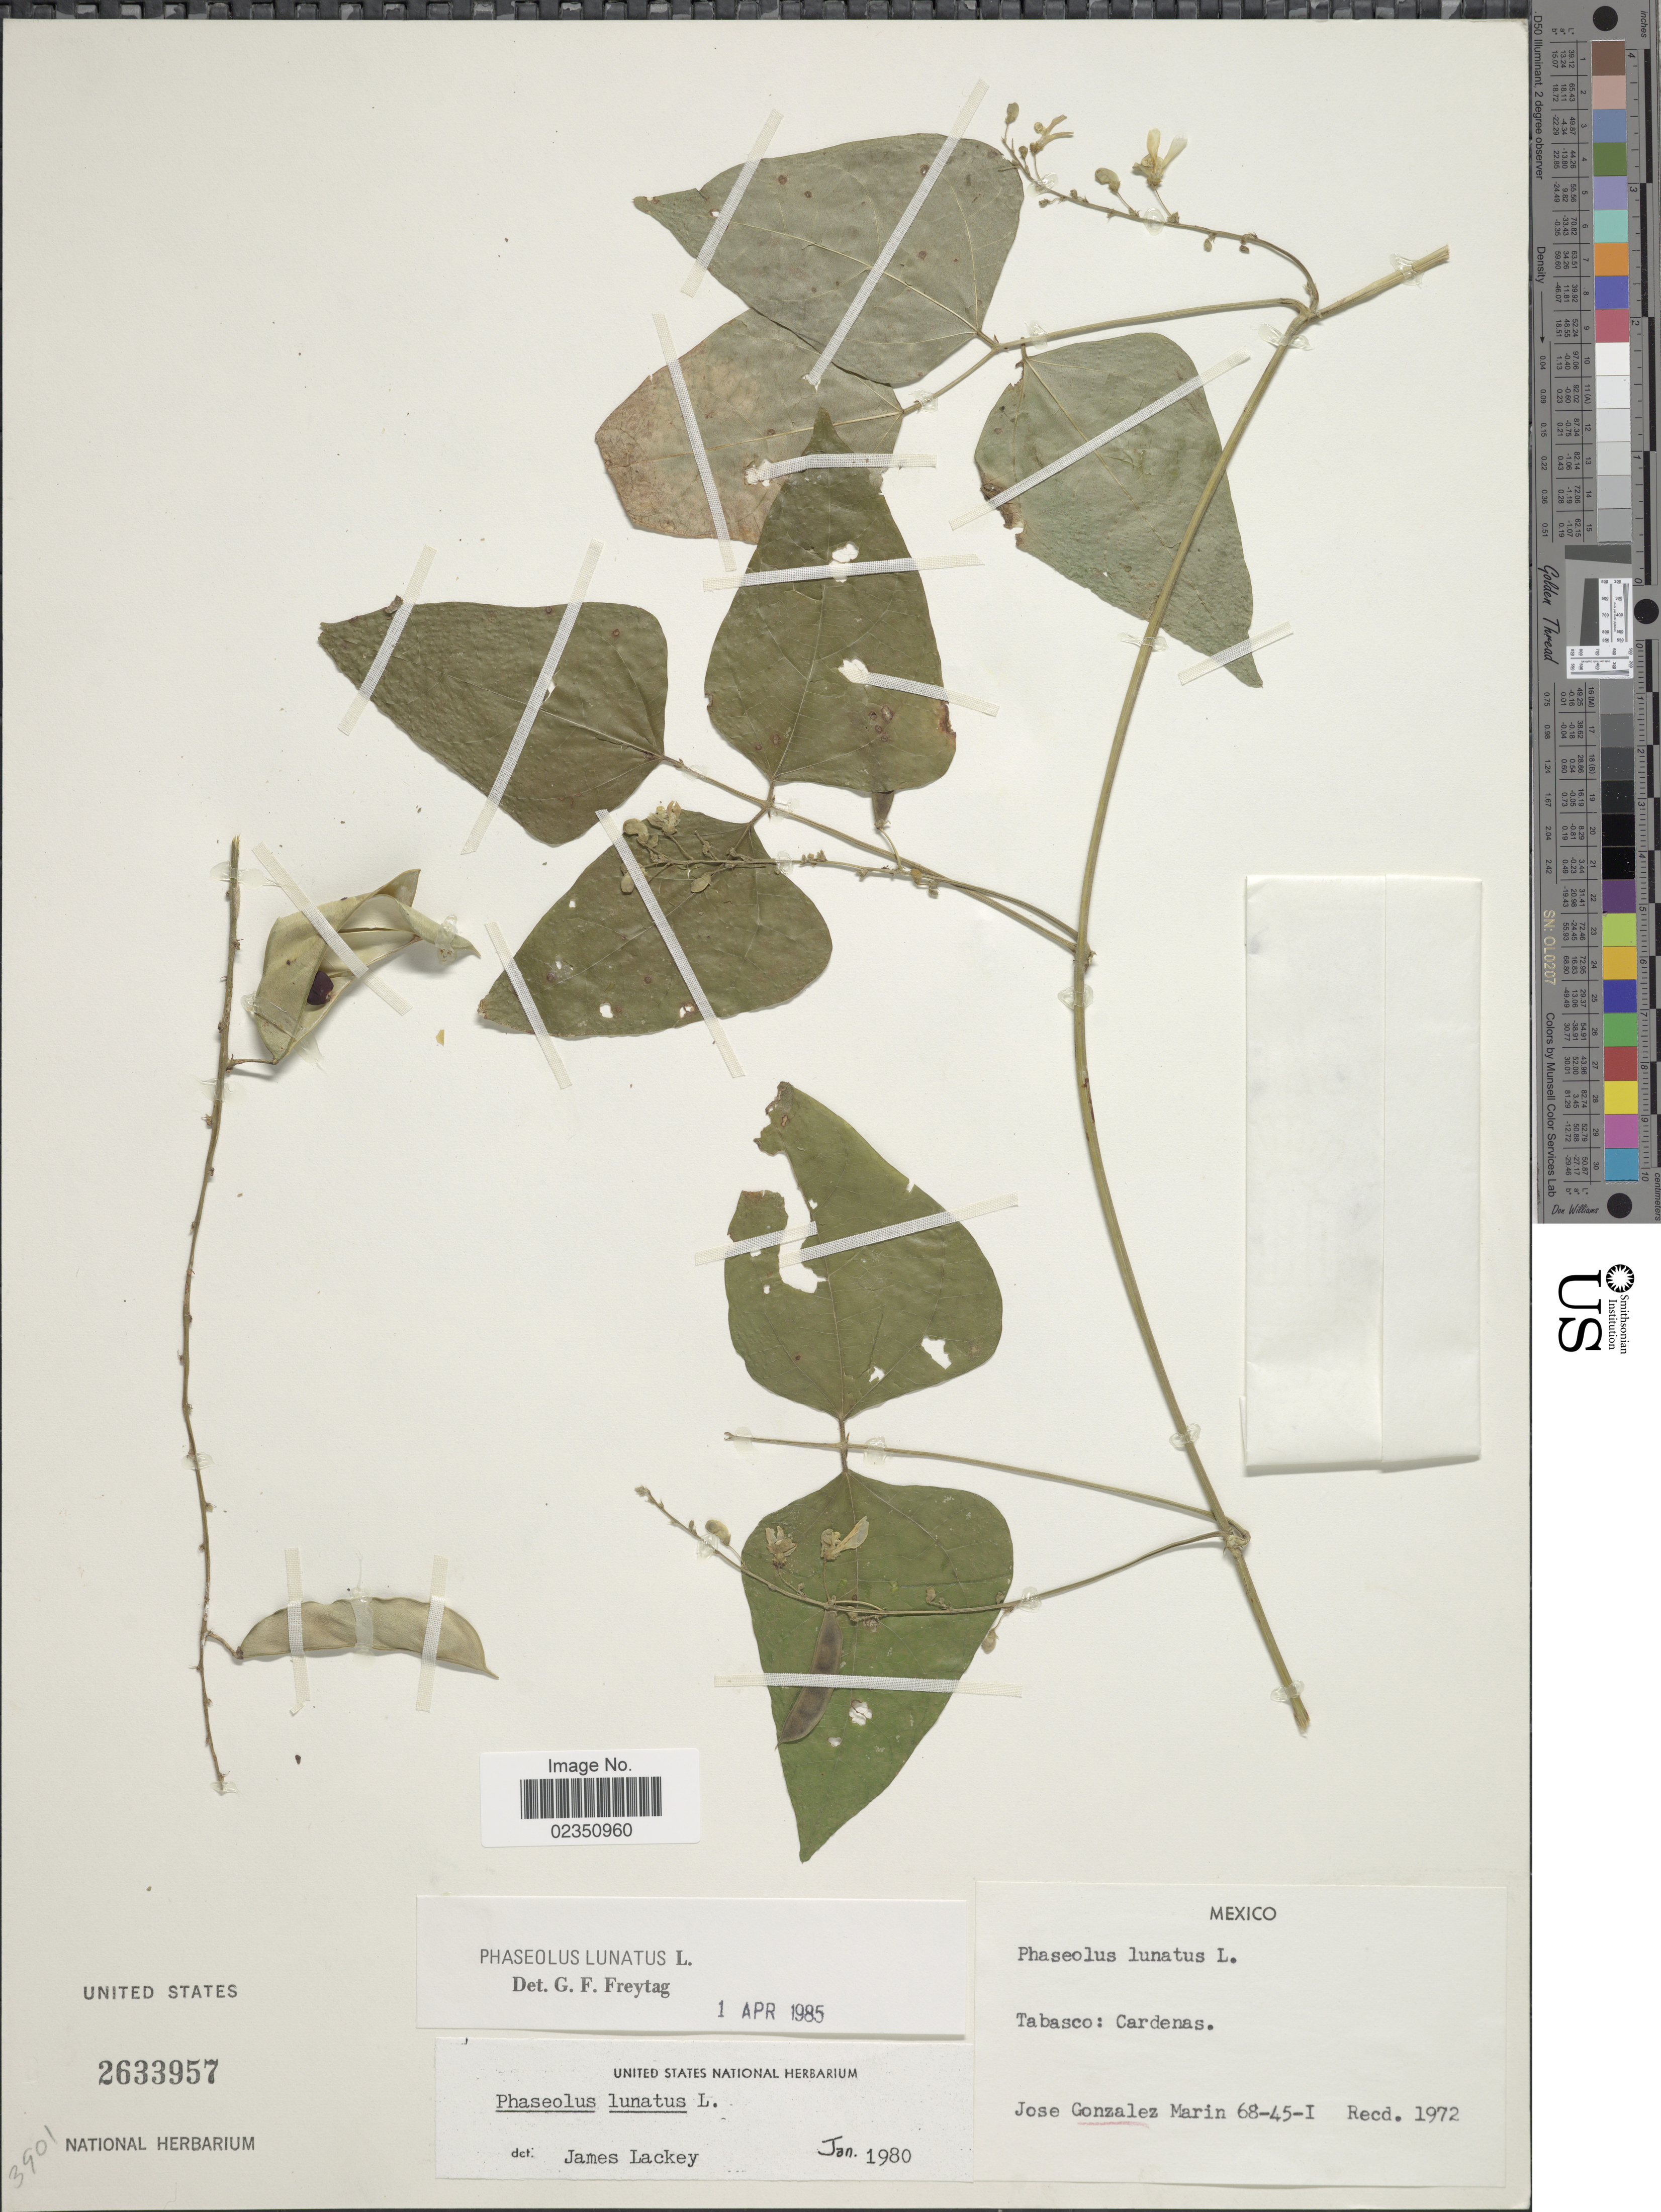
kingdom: Plantae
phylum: Tracheophyta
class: Magnoliopsida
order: Fabales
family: Fabaceae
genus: Phaseolus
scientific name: Phaseolus lunatus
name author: L.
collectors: J. Marin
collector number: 68-45-I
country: Mexico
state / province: Tabasco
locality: Cardenas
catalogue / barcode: US 2633957